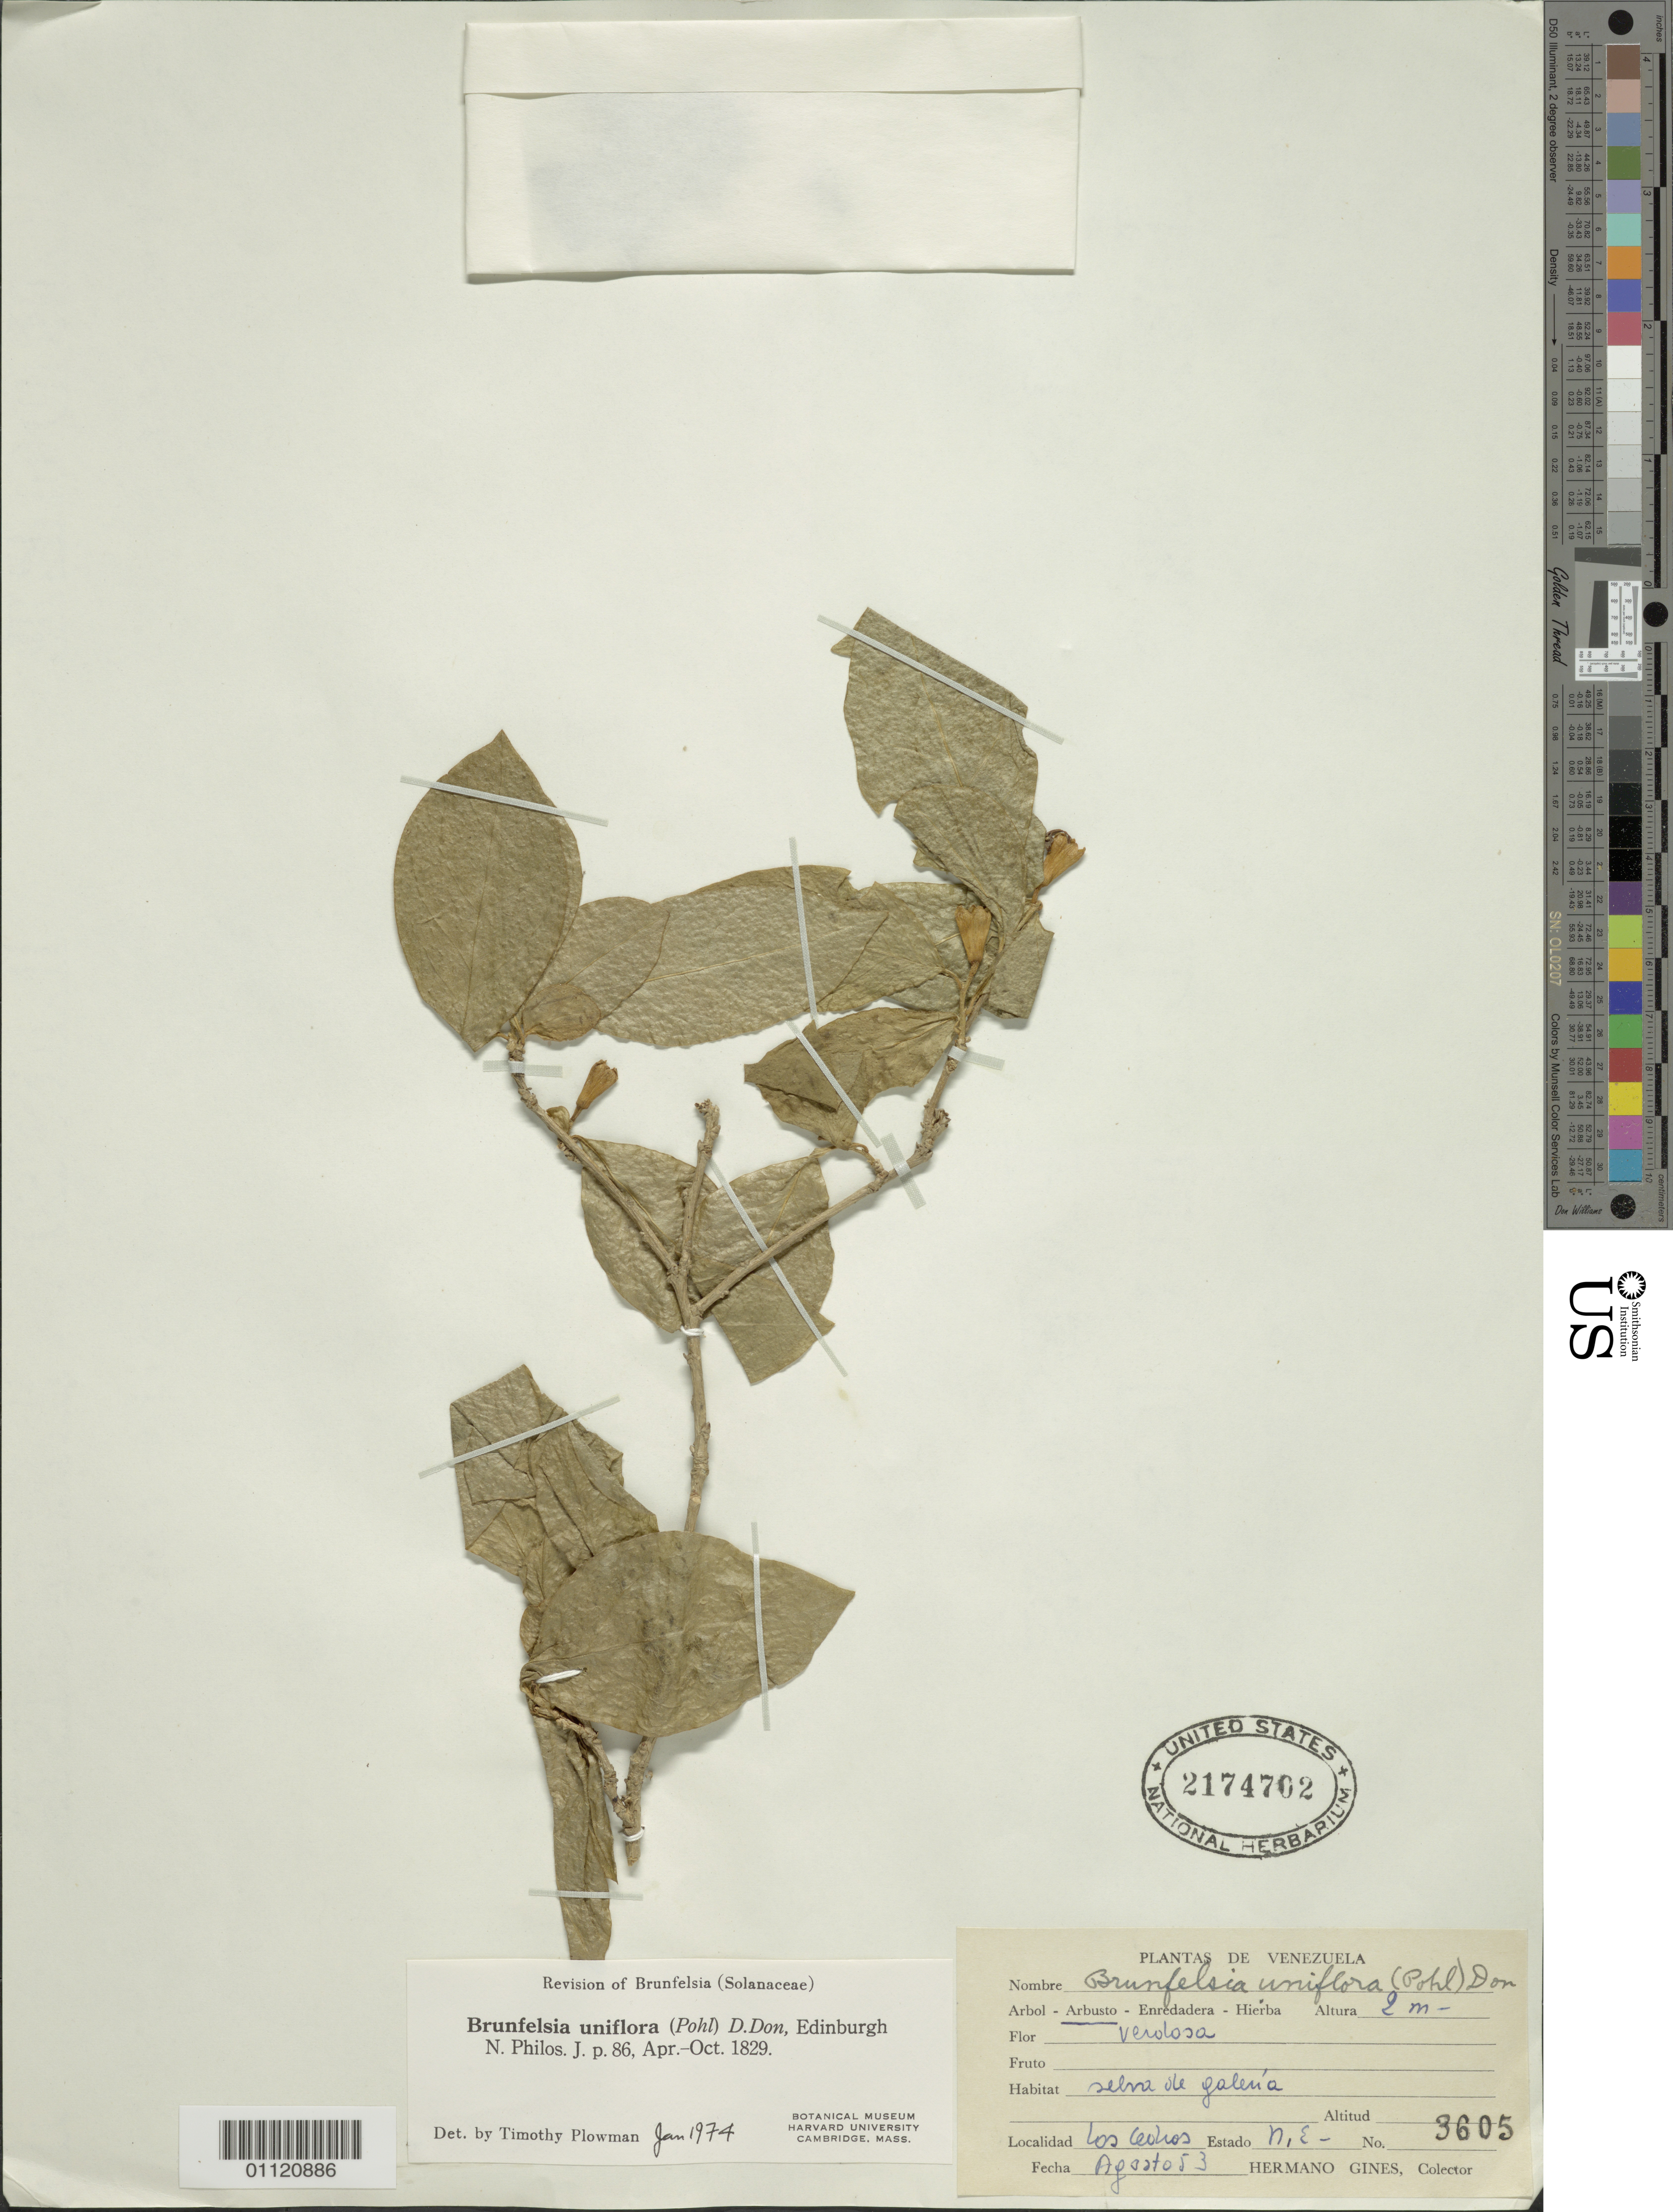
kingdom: Plantae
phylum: Tracheophyta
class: Magnoliopsida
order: Solanales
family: Solanaceae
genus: Brunfelsia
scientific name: Brunfelsia uniflora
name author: (Pohl) D. Don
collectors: Bro. Gines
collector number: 3605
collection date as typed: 01 Aug 1953 to 31 Aug 1953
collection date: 1953-08-01/1953-08-31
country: Venezuela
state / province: Nueva Esparta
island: Margarita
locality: Los Cedros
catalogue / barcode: US 2174702